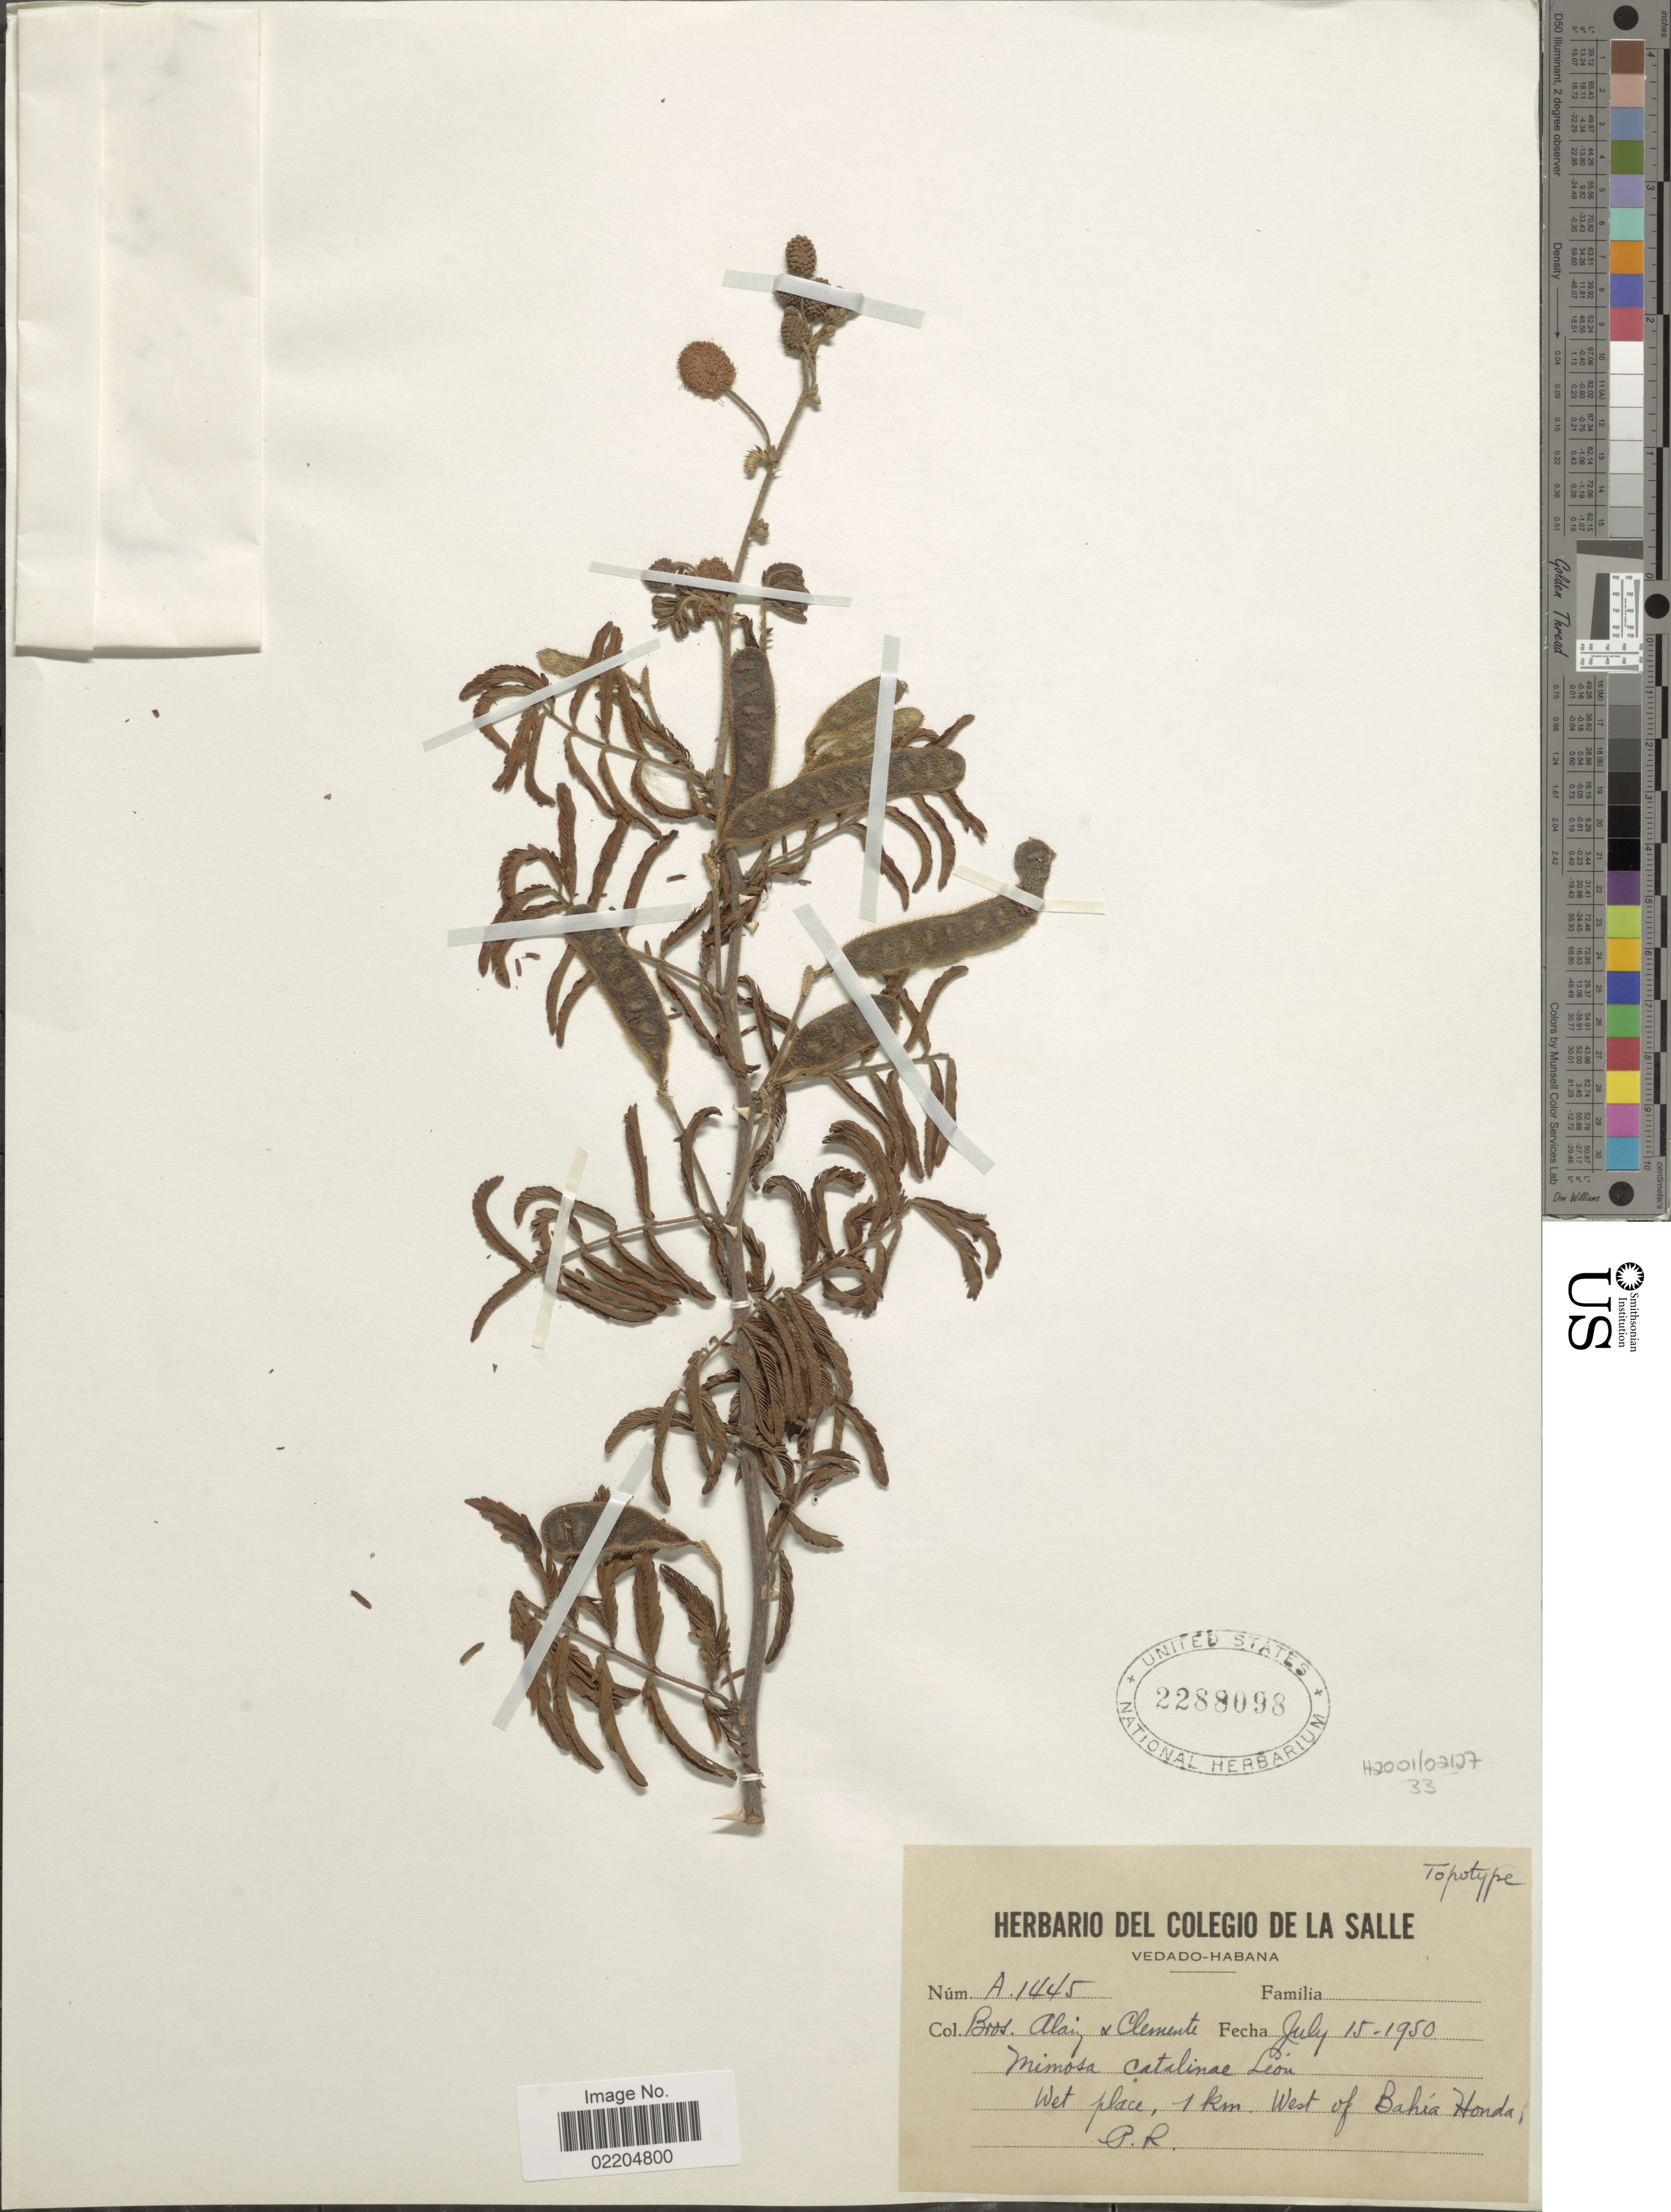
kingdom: Plantae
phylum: Tracheophyta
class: Magnoliopsida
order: Fabales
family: Fabaceae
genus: Mimosa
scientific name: Mimosa asperata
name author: L.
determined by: Strong, Mark T., (BOT), Smithsonian Institution - National Museum of Natural History (UNITED STATES)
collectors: A. H. Liogier & -- Clemente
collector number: A1445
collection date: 1950-07-15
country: United States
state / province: Florida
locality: Wet place, 1 km West of Bahia Honda. Florida Keys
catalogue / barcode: US 2288098